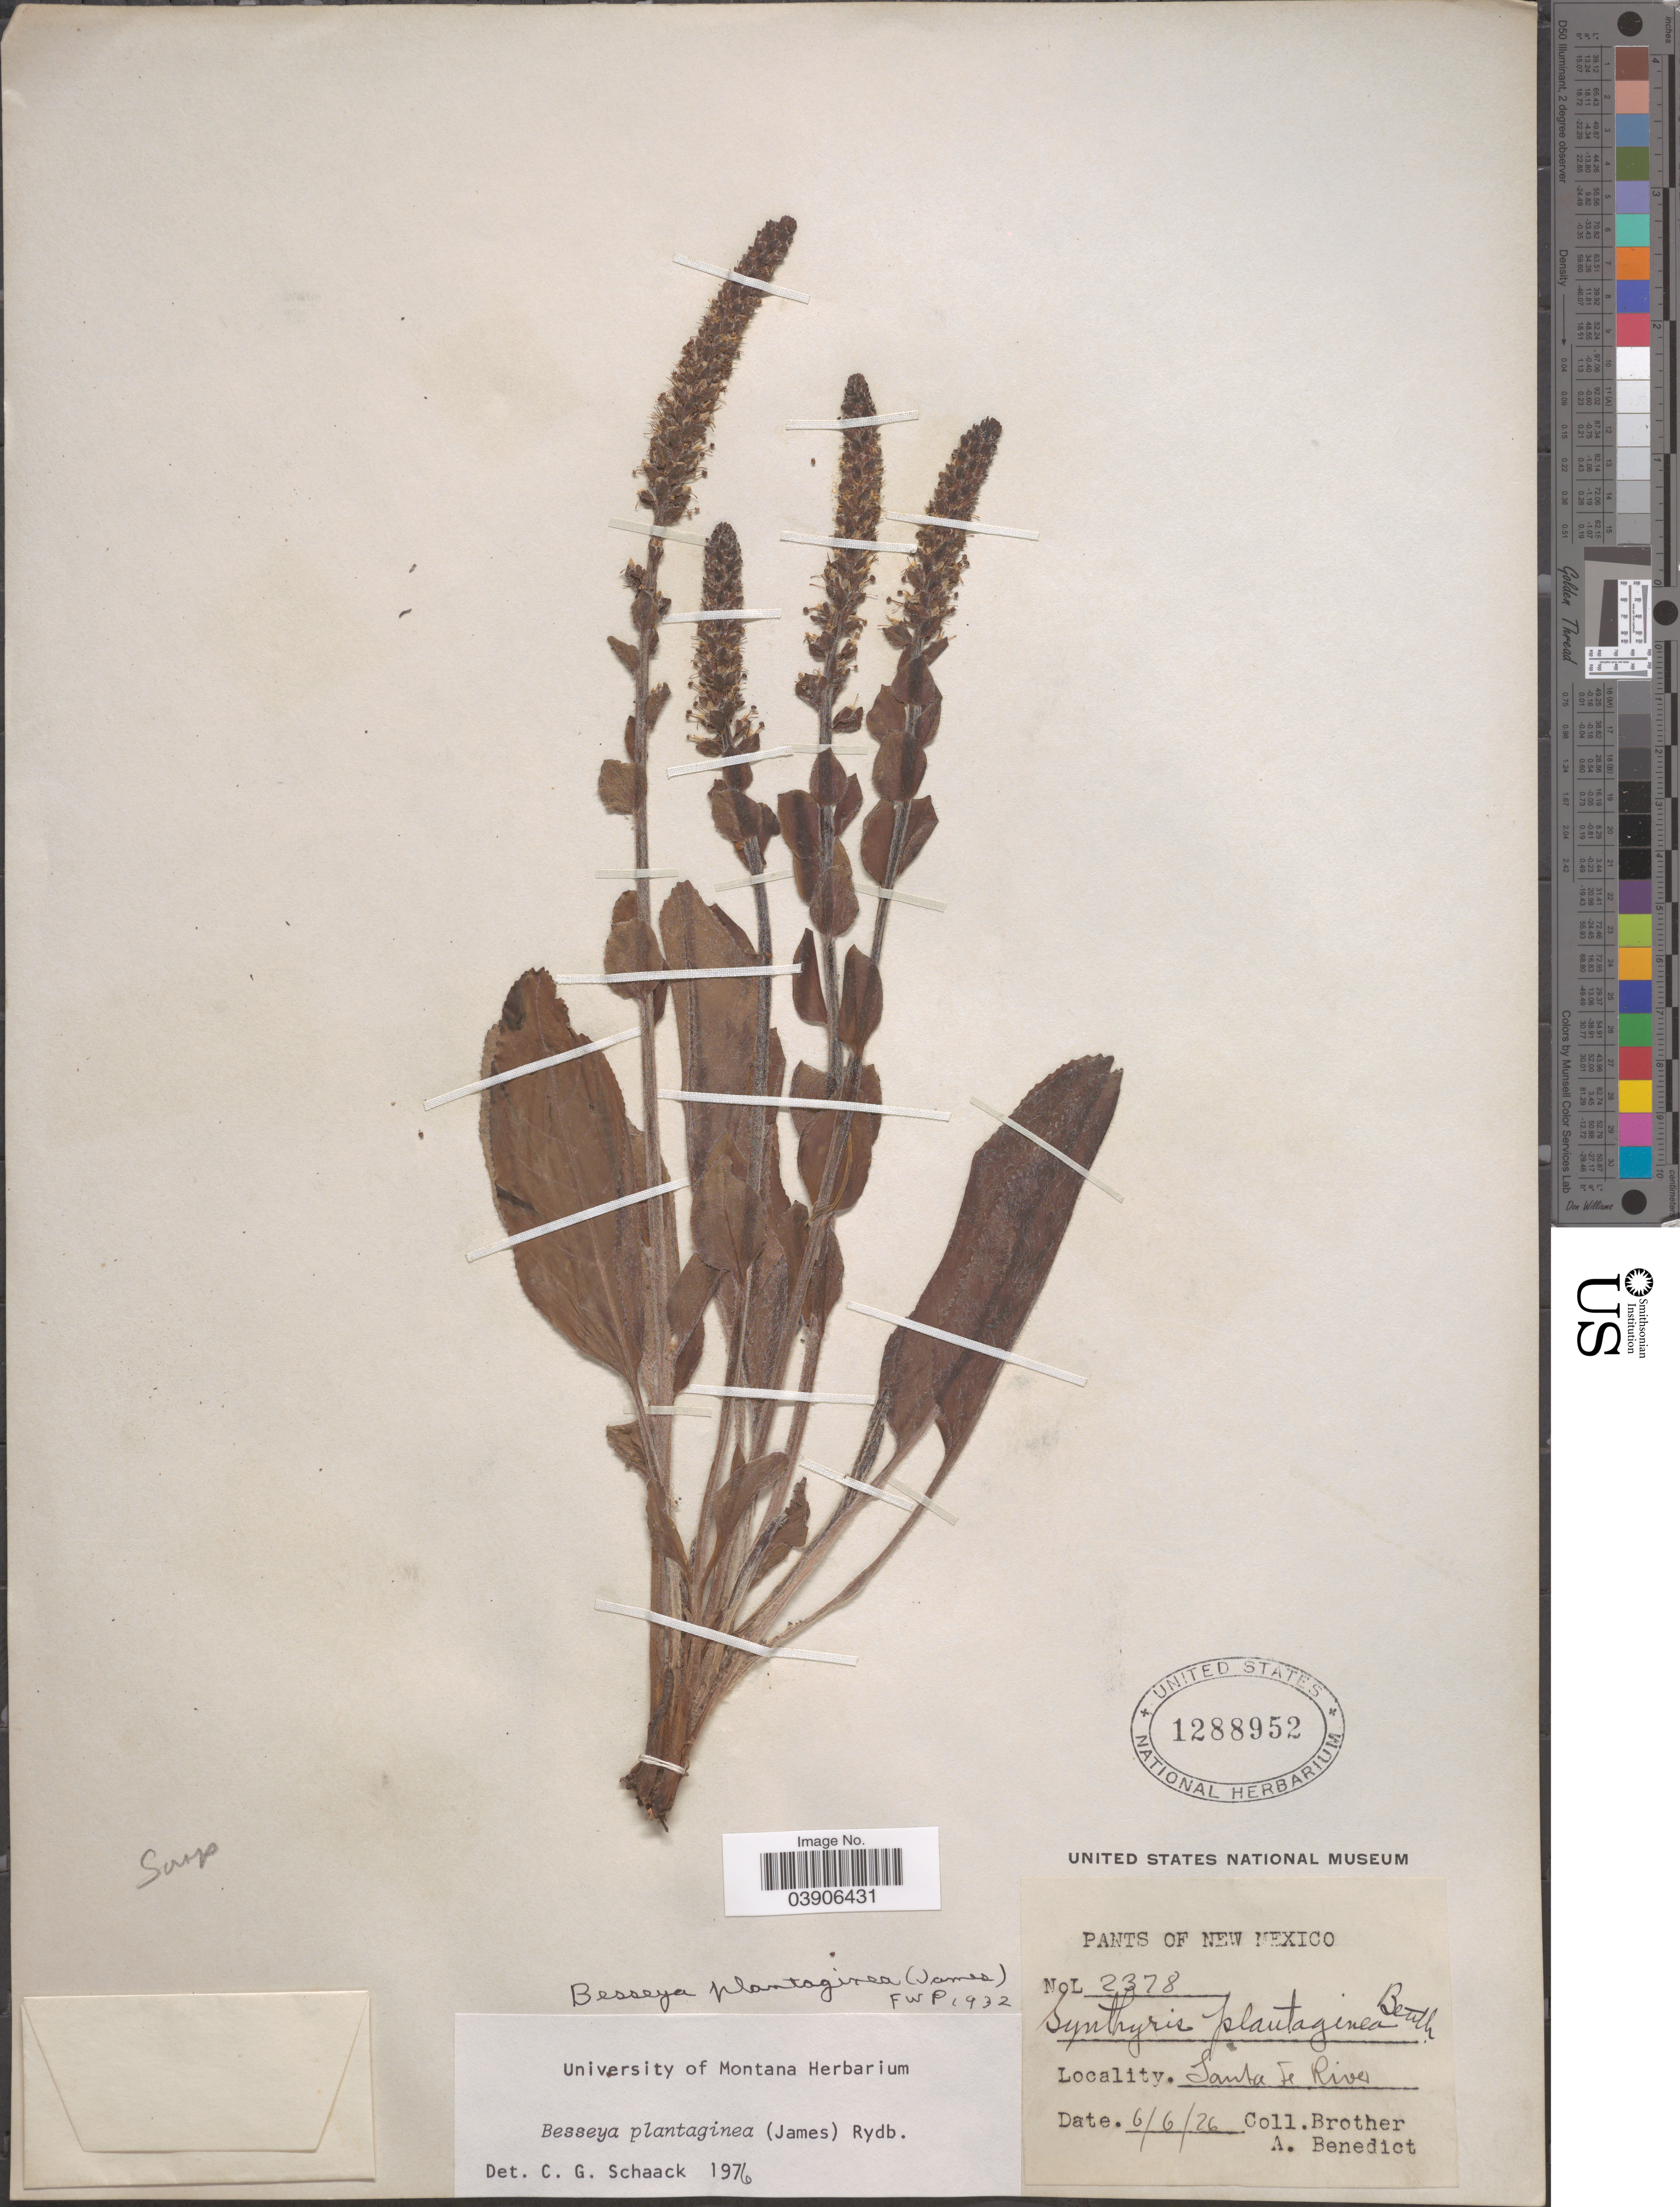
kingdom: Plantae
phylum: Tracheophyta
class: Magnoliopsida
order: Lamiales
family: Plantaginaceae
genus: Synthyris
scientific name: Synthyris plantaginea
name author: (E. James) Benth.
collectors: Bro. Benedict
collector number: L2378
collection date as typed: Transcribed d/m/y: 6/6/26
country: United States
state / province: New Mexico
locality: Santa Fe River.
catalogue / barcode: US 1288952